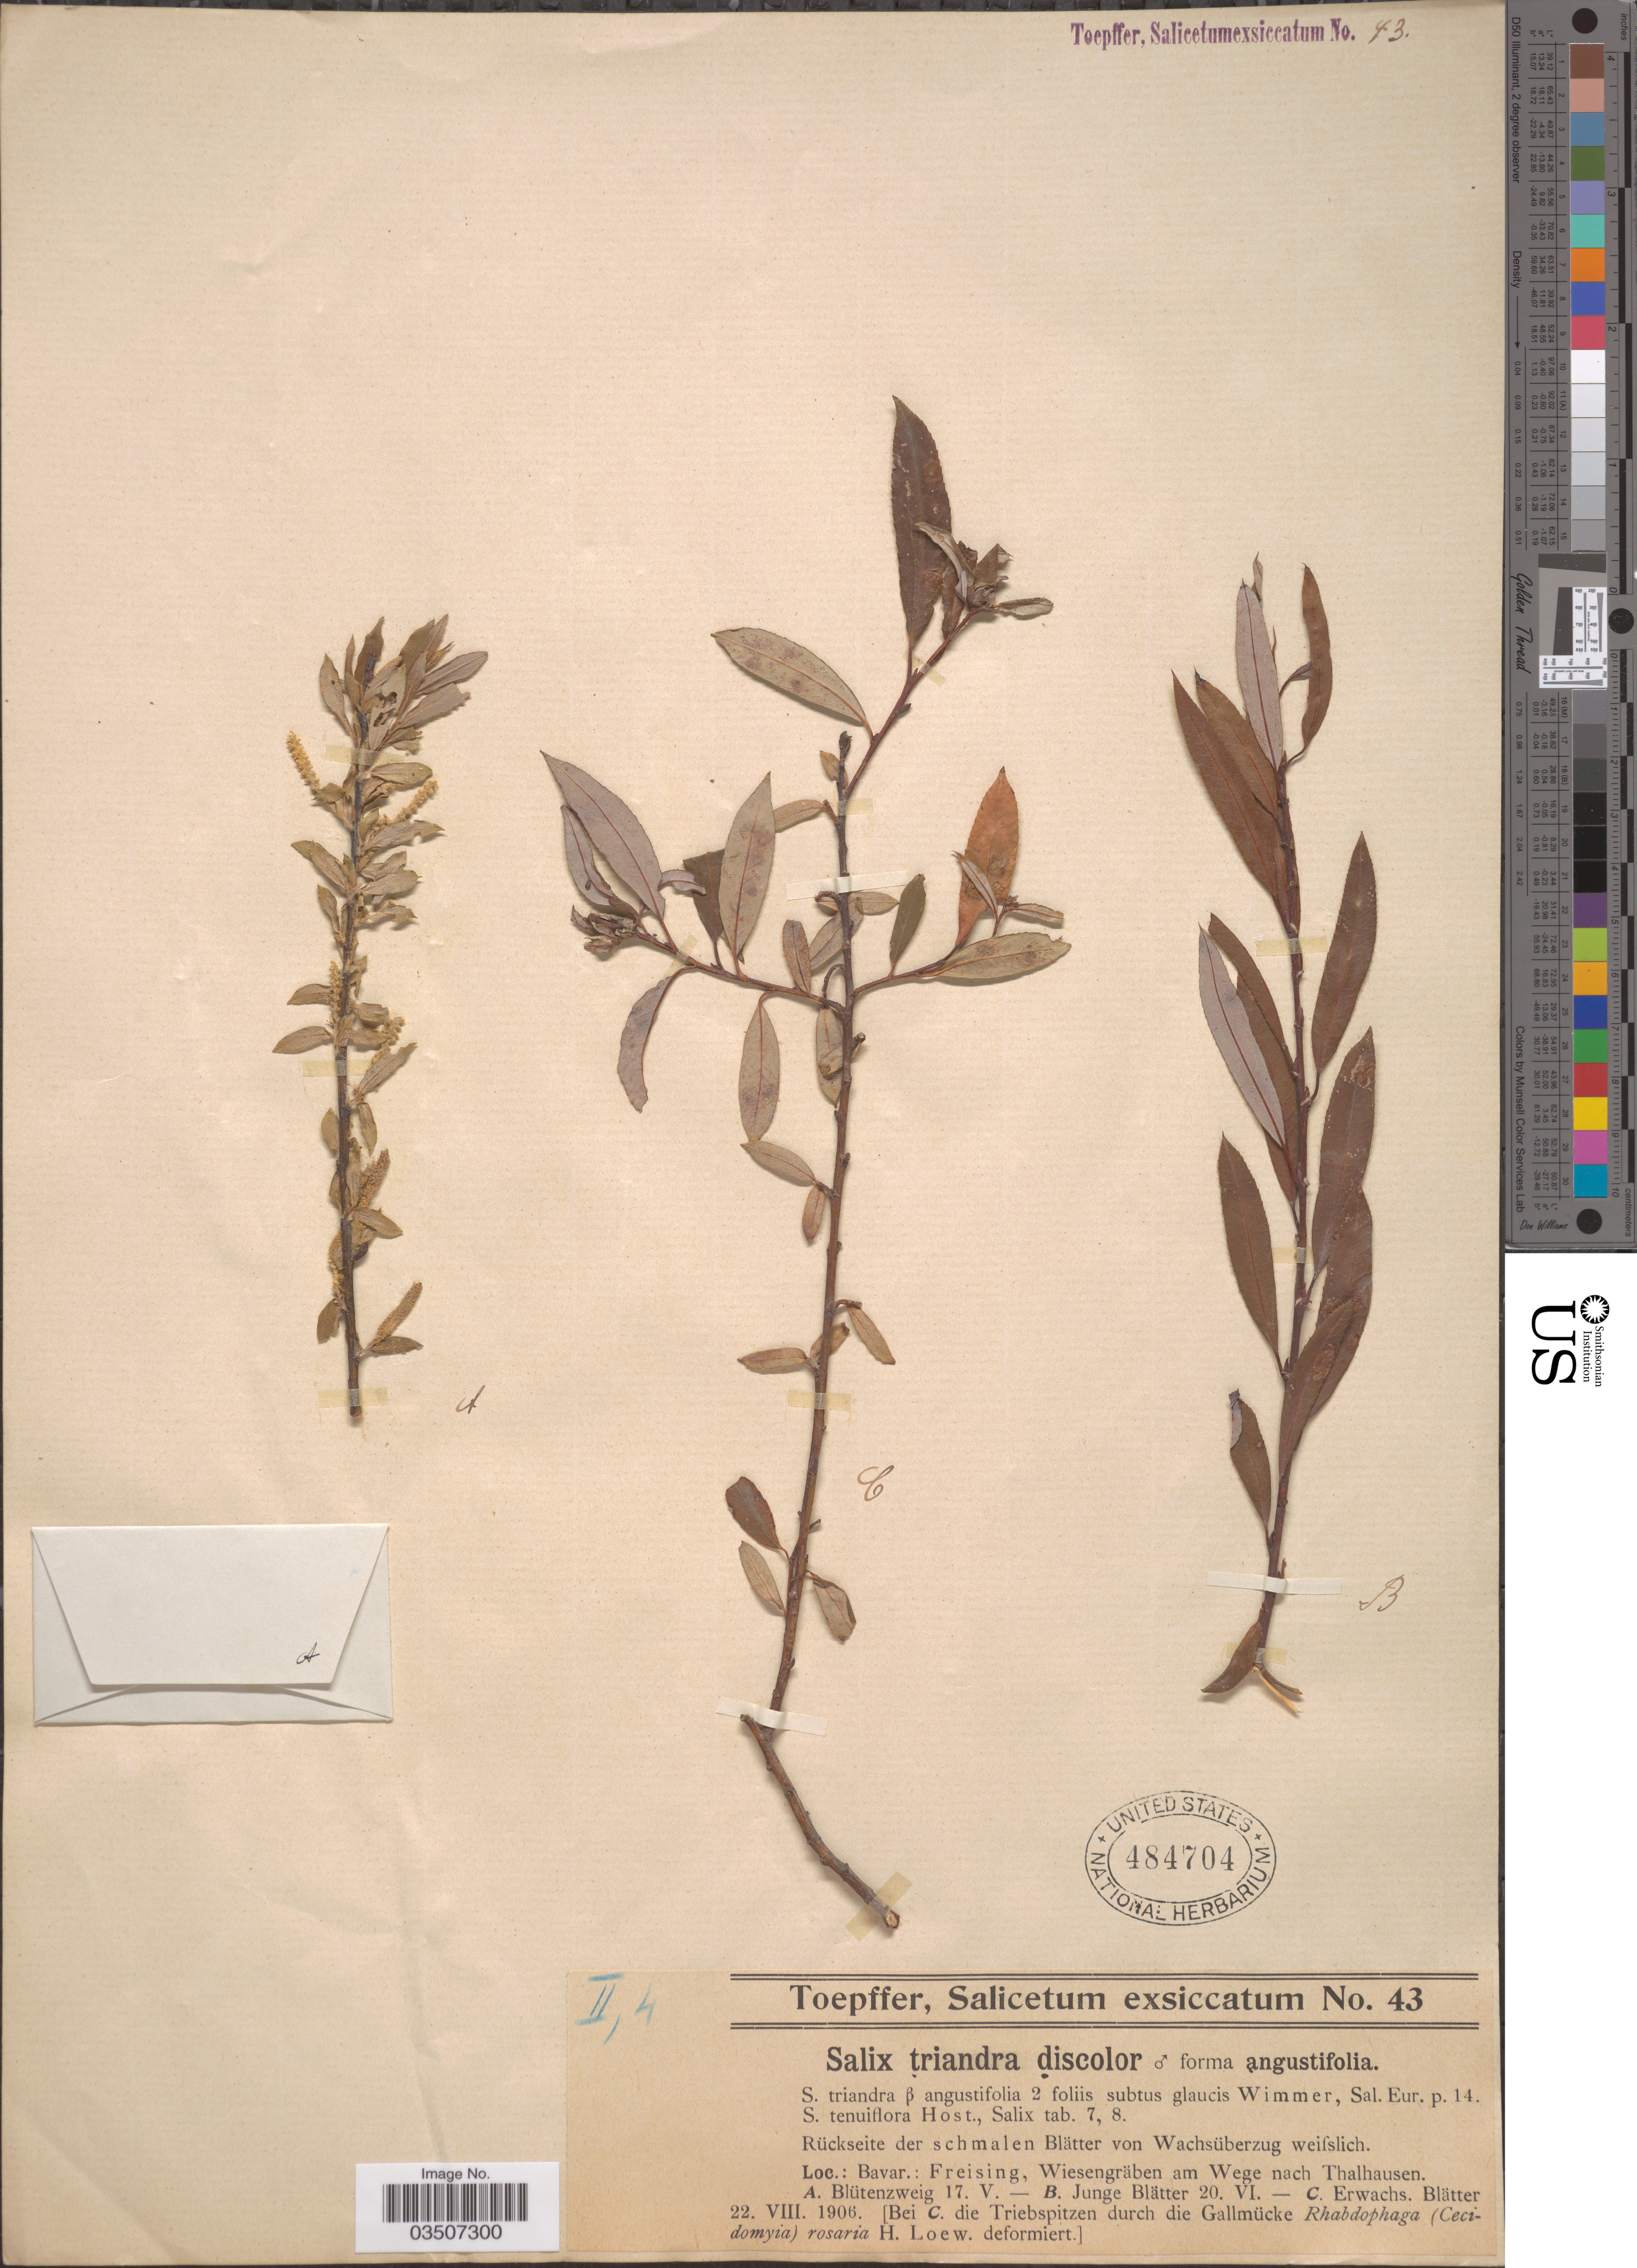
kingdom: Plantae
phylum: Tracheophyta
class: Magnoliopsida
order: Malpighiales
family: Salicaceae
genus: Salix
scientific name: Salix triandra var. discolor f. angustifolia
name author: Wimm.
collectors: A. Toepffer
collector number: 43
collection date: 1906-05-17/1906-08-22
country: Germany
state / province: Bayern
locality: Bavar.: Freising, Wiesengräben am Wege nach Thalhausen.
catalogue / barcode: US 484704